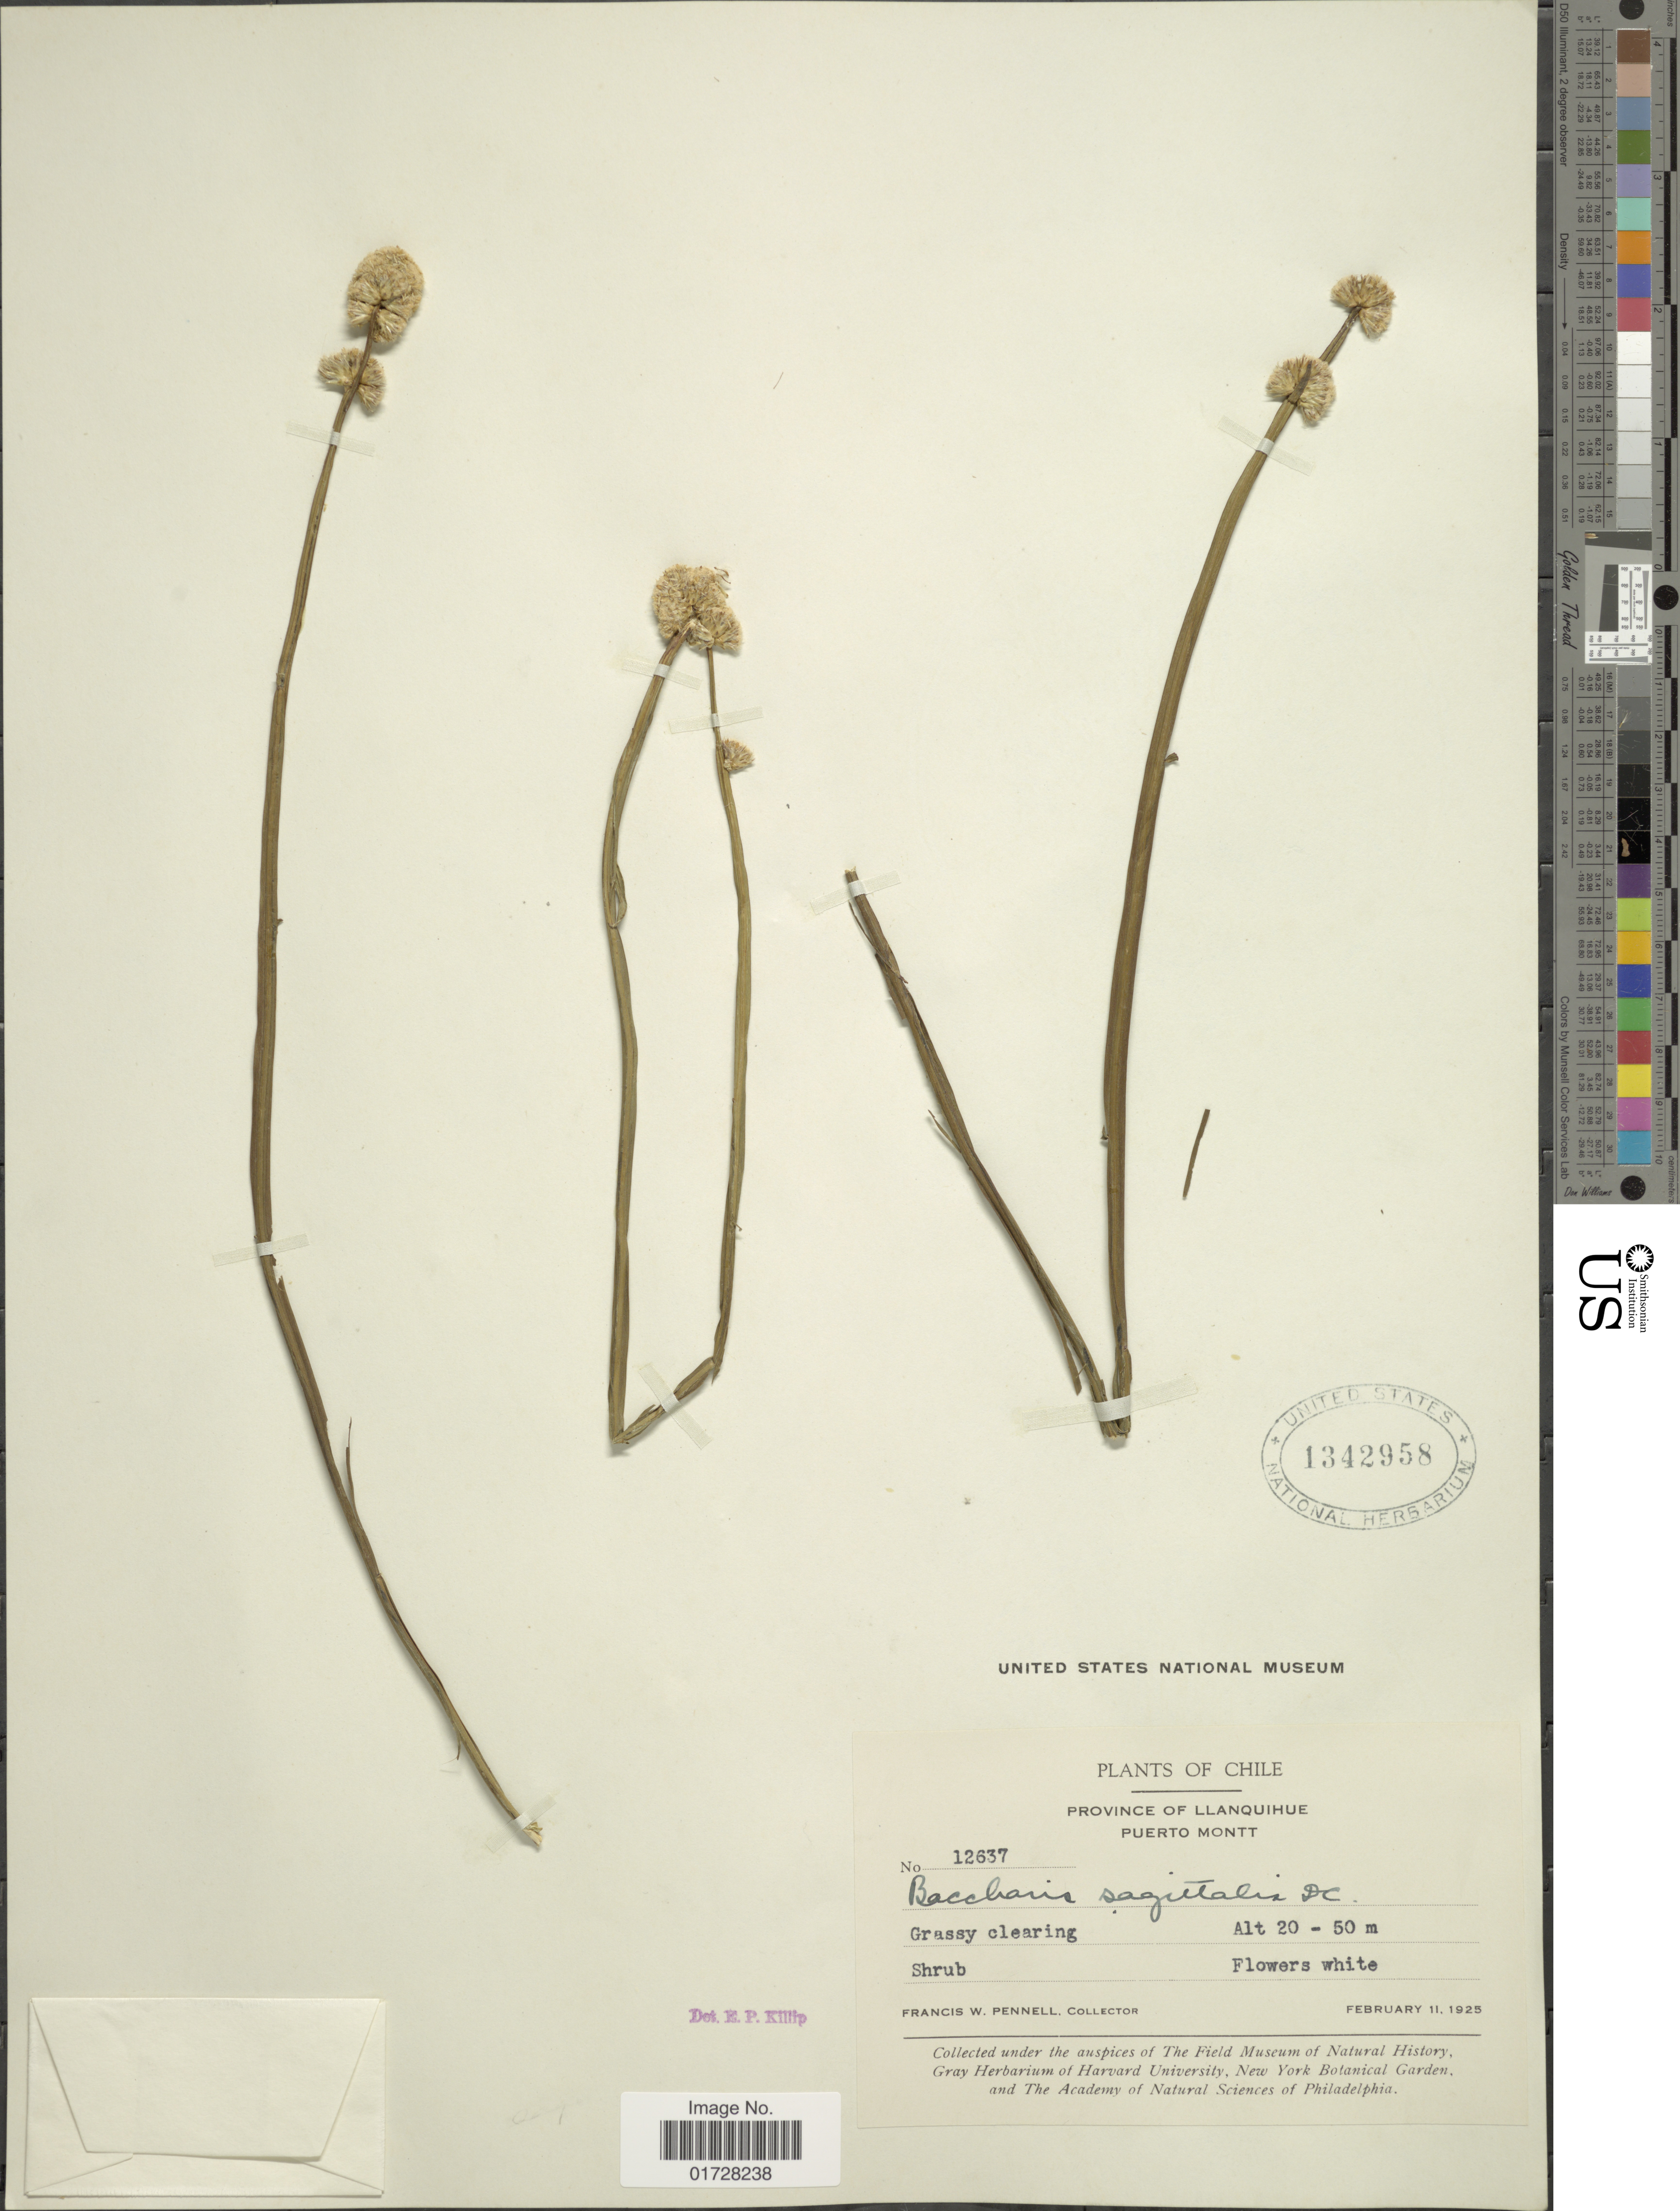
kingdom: Plantae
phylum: Tracheophyta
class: Magnoliopsida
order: Asterales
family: Asteraceae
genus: Baccharis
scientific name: Baccharis sagittalis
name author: (Less.) DC.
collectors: F. W. Pennell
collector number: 12637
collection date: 1925-02-11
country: Chile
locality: Province of Llanquihue, Puerto Montt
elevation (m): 20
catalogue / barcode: US 1342958